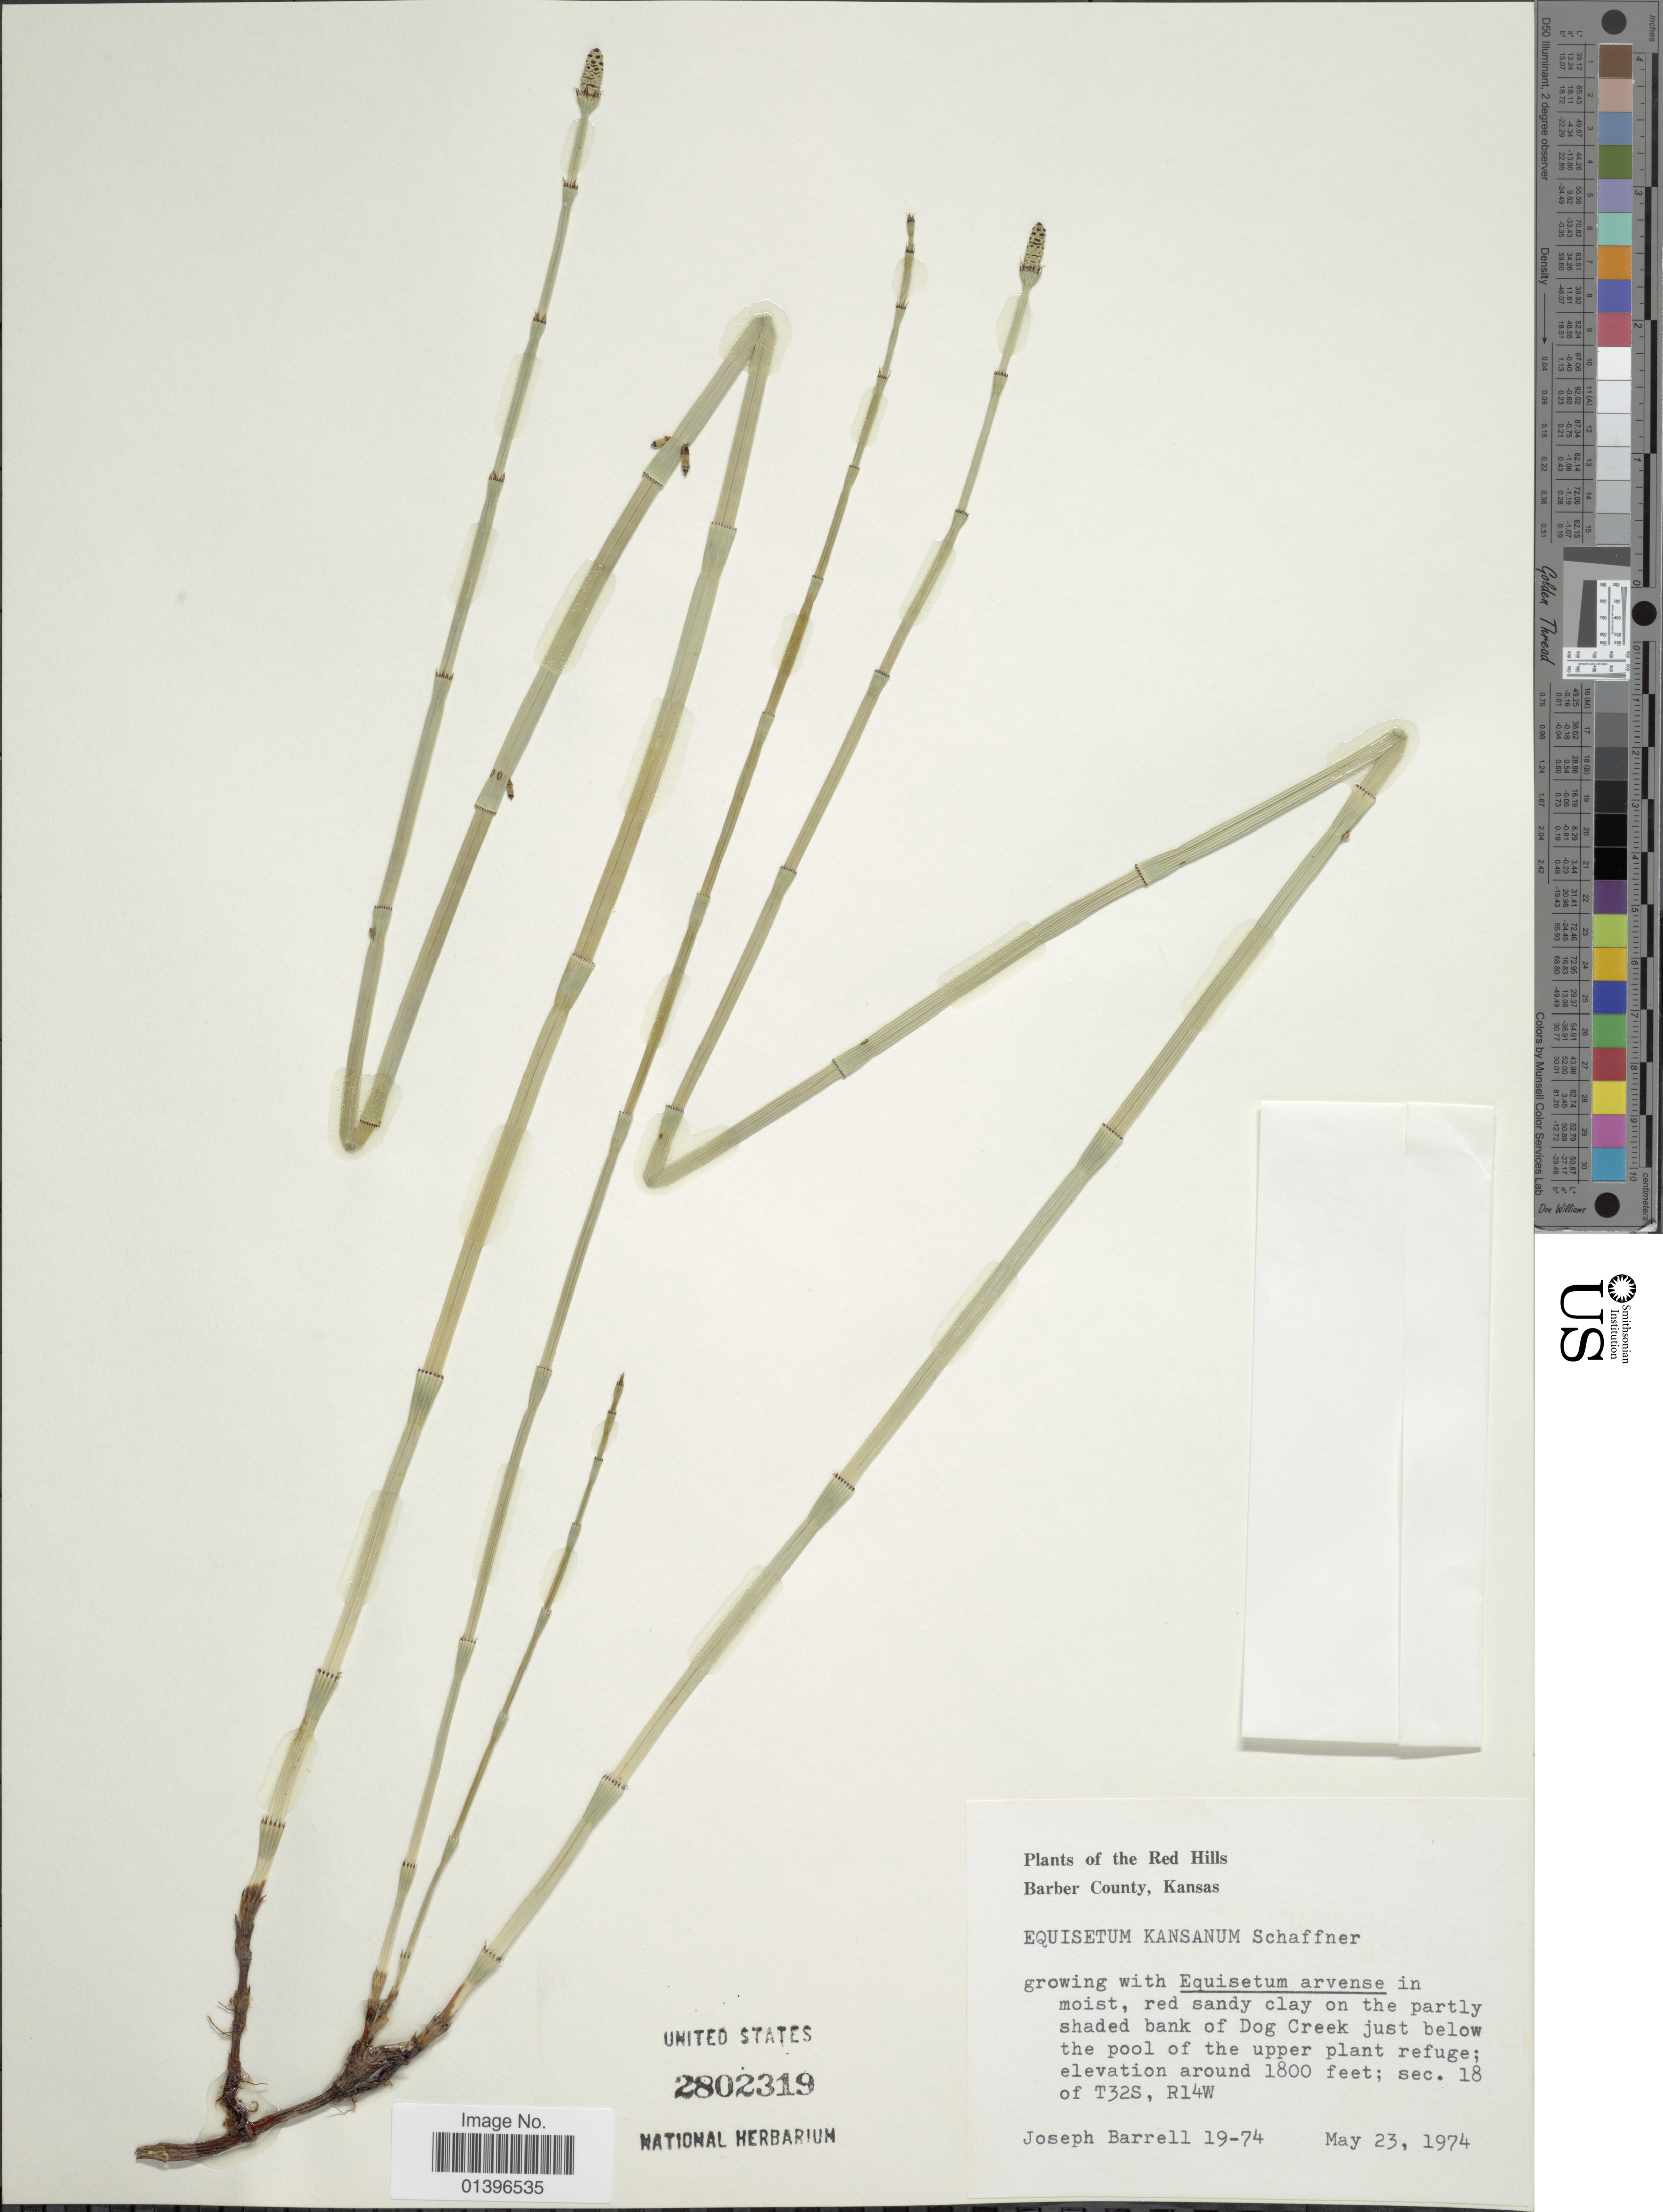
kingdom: Plantae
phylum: Tracheophyta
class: Polypodiopsida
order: Equisetales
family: Equisetaceae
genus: Equisetum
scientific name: Equisetum laevigatum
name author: A. Braun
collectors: J. Barrell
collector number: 19-74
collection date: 1974-05-23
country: United States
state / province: Kansas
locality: Red Hills, Barber County. Red sandy clay on the partly shaded bank of Dog Creek just below the pool of the upper plant refuge; sec. 18 of T32S, R14W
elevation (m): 549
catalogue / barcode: US 2802319